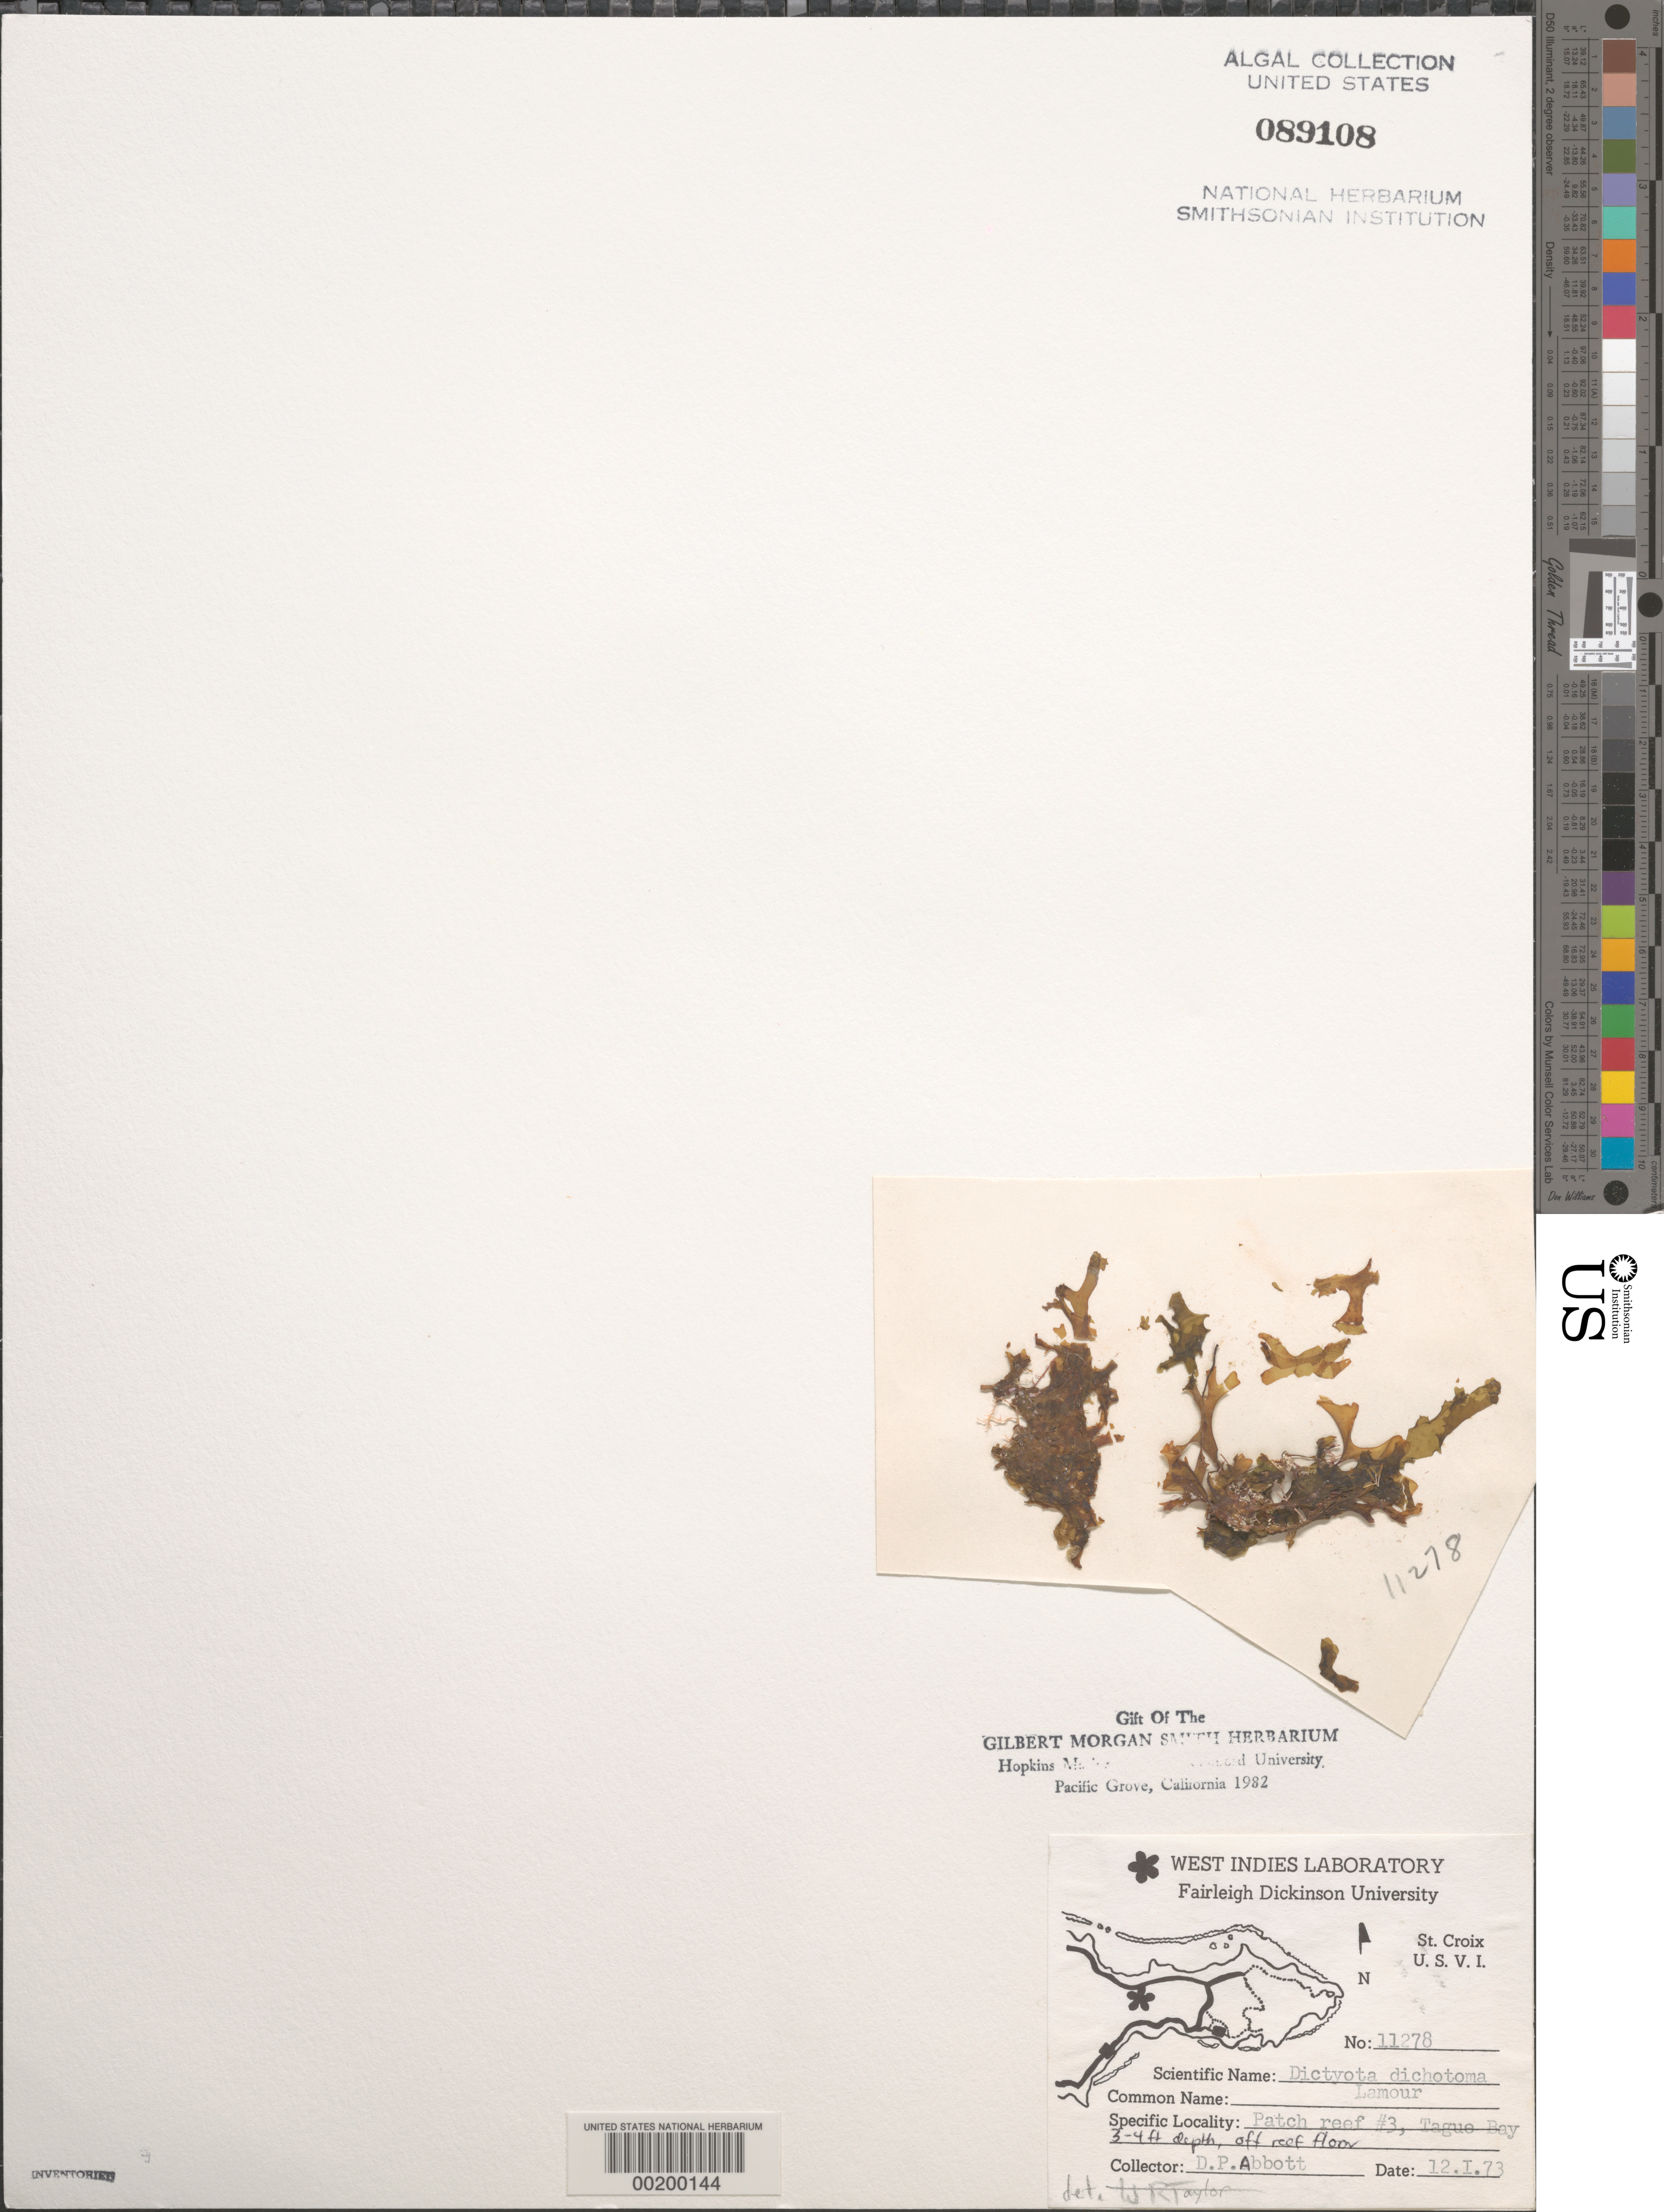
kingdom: Chromista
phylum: Ochrophyta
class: Phaeophyceae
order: Dictyotales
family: Dictyotaceae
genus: Dictyota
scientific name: Dictyota dichotoma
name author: (Huds.) J.V.Lamouroux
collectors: D. P. Abbott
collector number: IAA 11278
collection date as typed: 12 Jan 1973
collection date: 1973-01-12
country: U.S. Virgin Islands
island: St. Croix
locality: Tague Bay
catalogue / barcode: US 89108